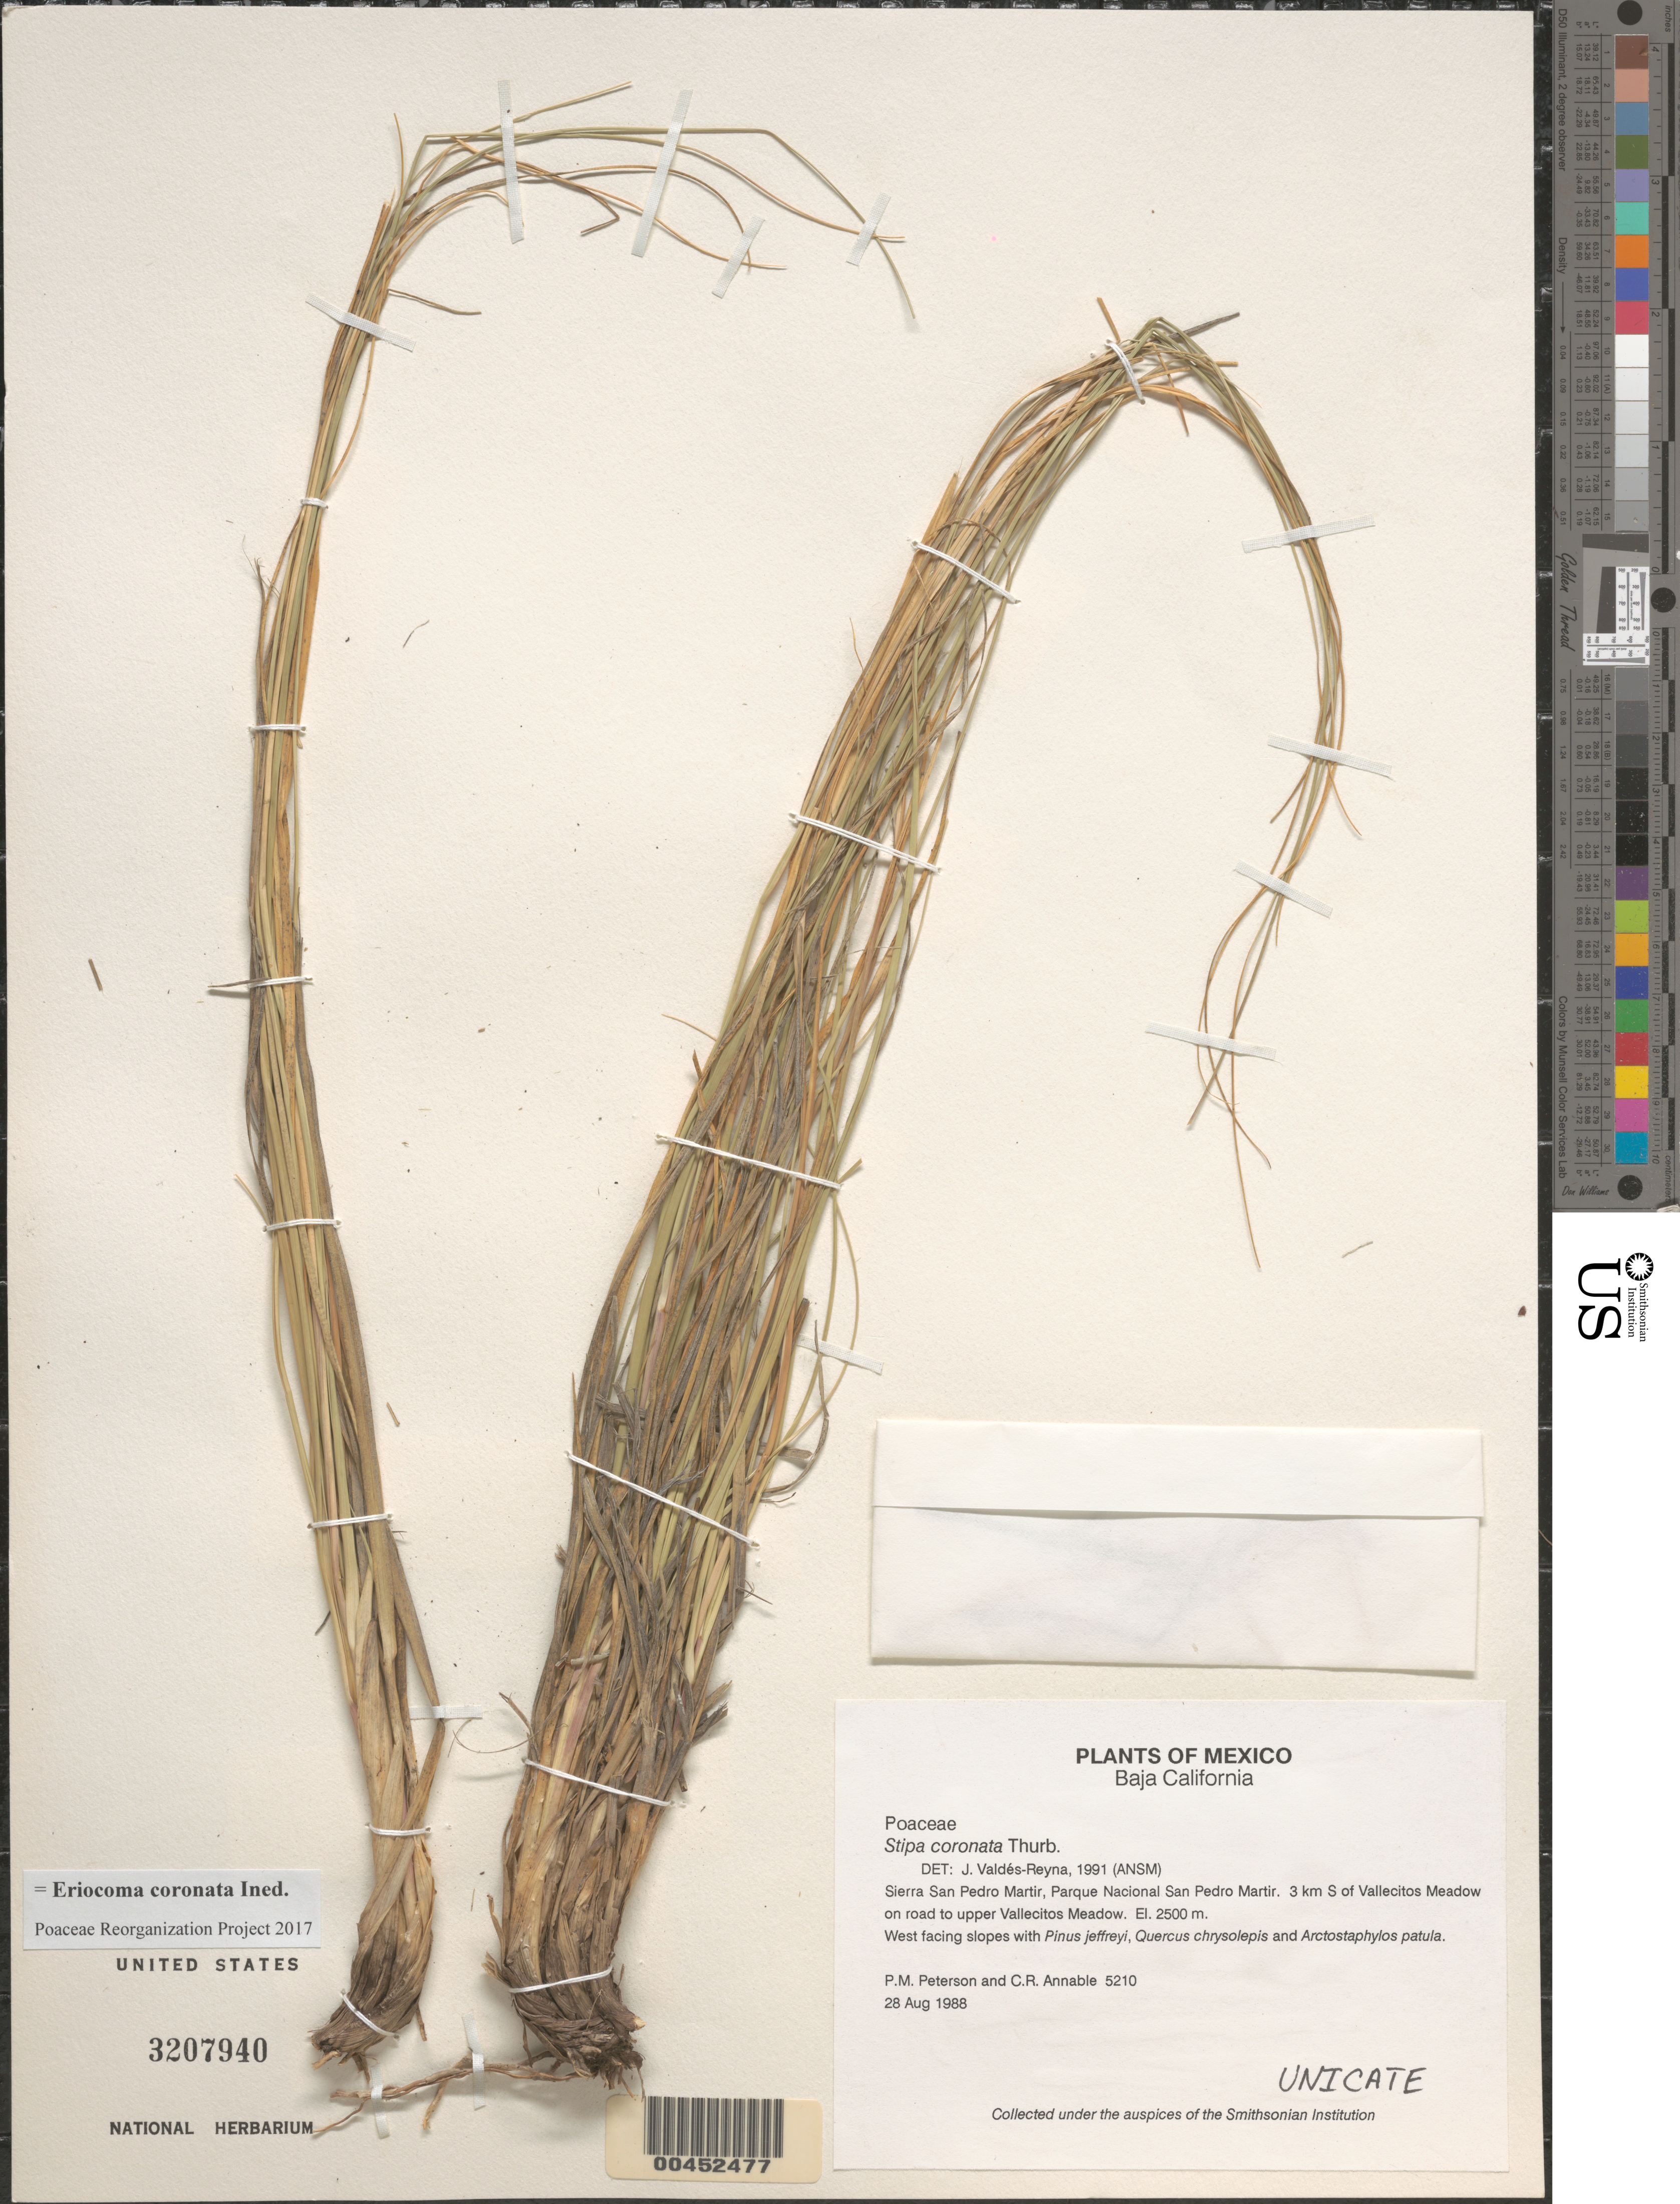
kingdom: Plantae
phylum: Tracheophyta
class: Liliopsida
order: Poales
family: Poaceae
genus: Eriocoma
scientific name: Eriocoma coronata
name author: (Thurb.) Romasch.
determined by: Poaceae Reorganization Project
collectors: P. M. Peterson, C. R. Annable, R. F. Thorne & R. Noyes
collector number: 05210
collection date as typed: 28 Aug 1988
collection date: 1988-08-28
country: Mexico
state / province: Baja California Norte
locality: Sierra San Pedro Martir, Parque Nacional San Pedro Martir. 3 km S of Vallecitos Meadow on road to upper Vallecitos Meadow.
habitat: West facing slopes with Pinus jeffreyi, Quercus chrysolepis and Arctostaphylos patula.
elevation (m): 2500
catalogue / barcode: US 3207940